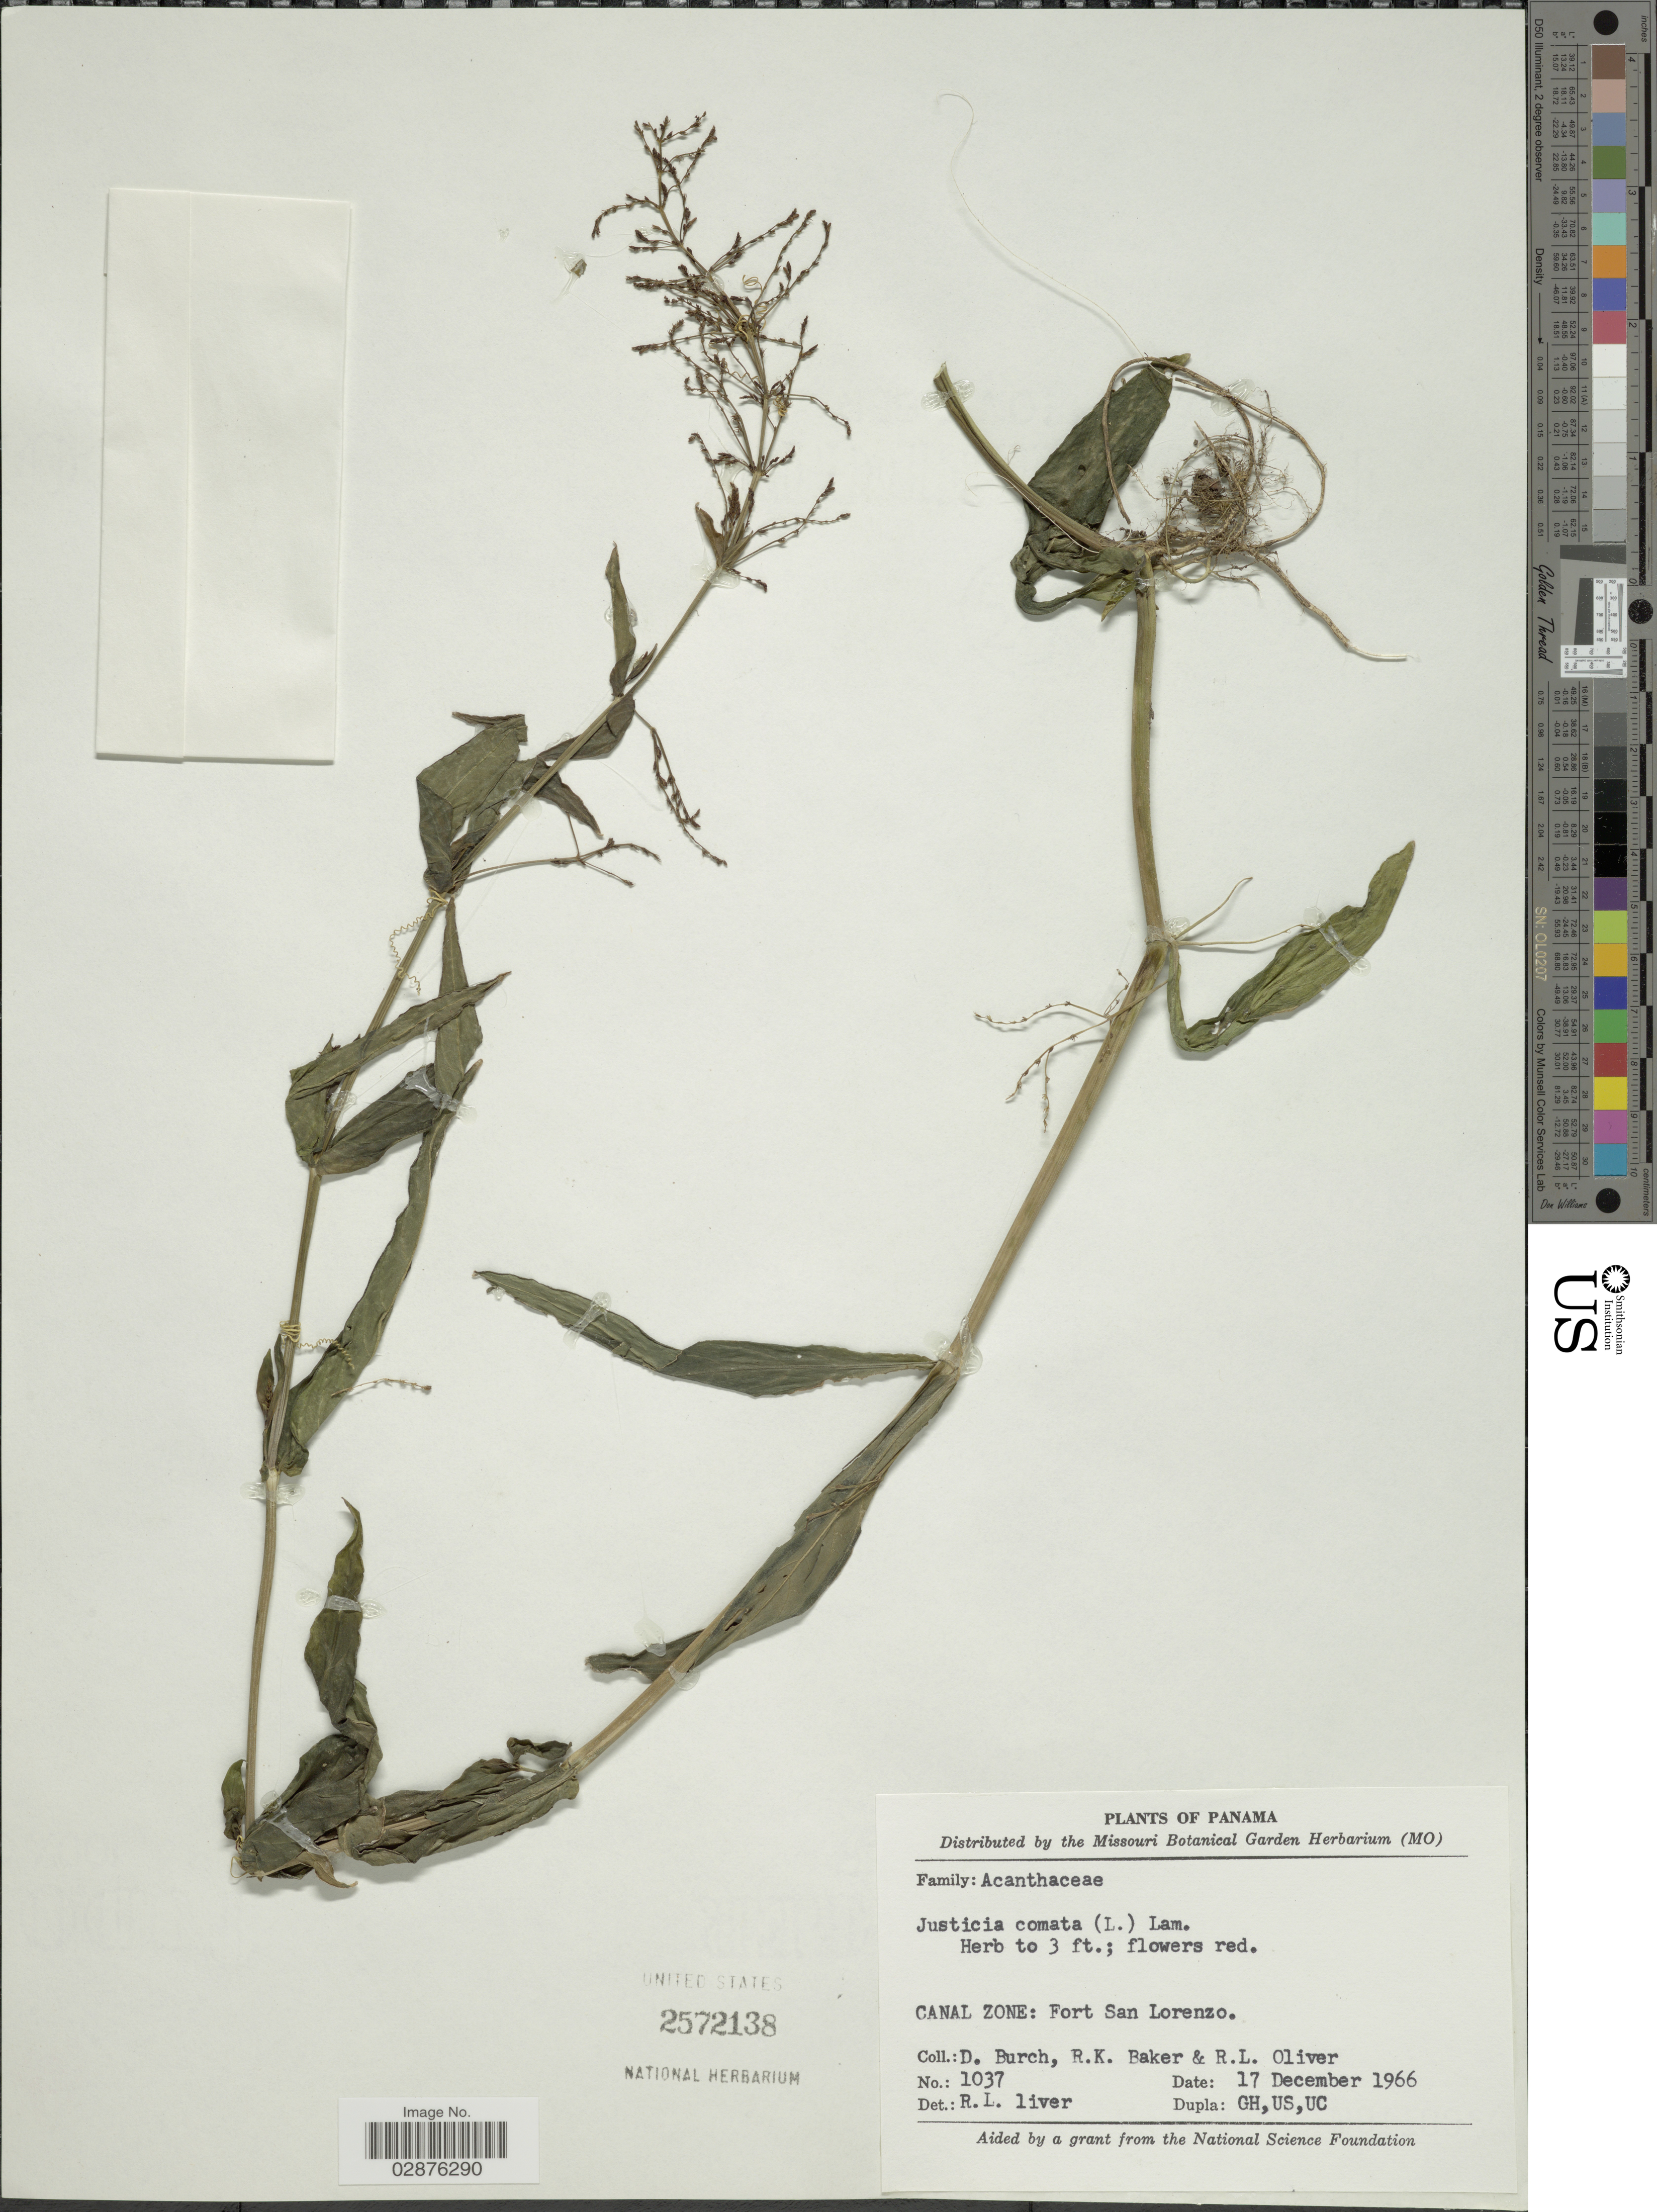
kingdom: Plantae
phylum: Tracheophyta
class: Magnoliopsida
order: Lamiales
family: Acanthaceae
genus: Justicia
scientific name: Justicia comata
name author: (L.) Lam.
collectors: D. Burch, R. K. Baker & R. Oliver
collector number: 1037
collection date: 1966-12-17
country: Panama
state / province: Colón / Panamá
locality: Canal Zone: Fort San Lorenzo.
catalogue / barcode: US 2572138